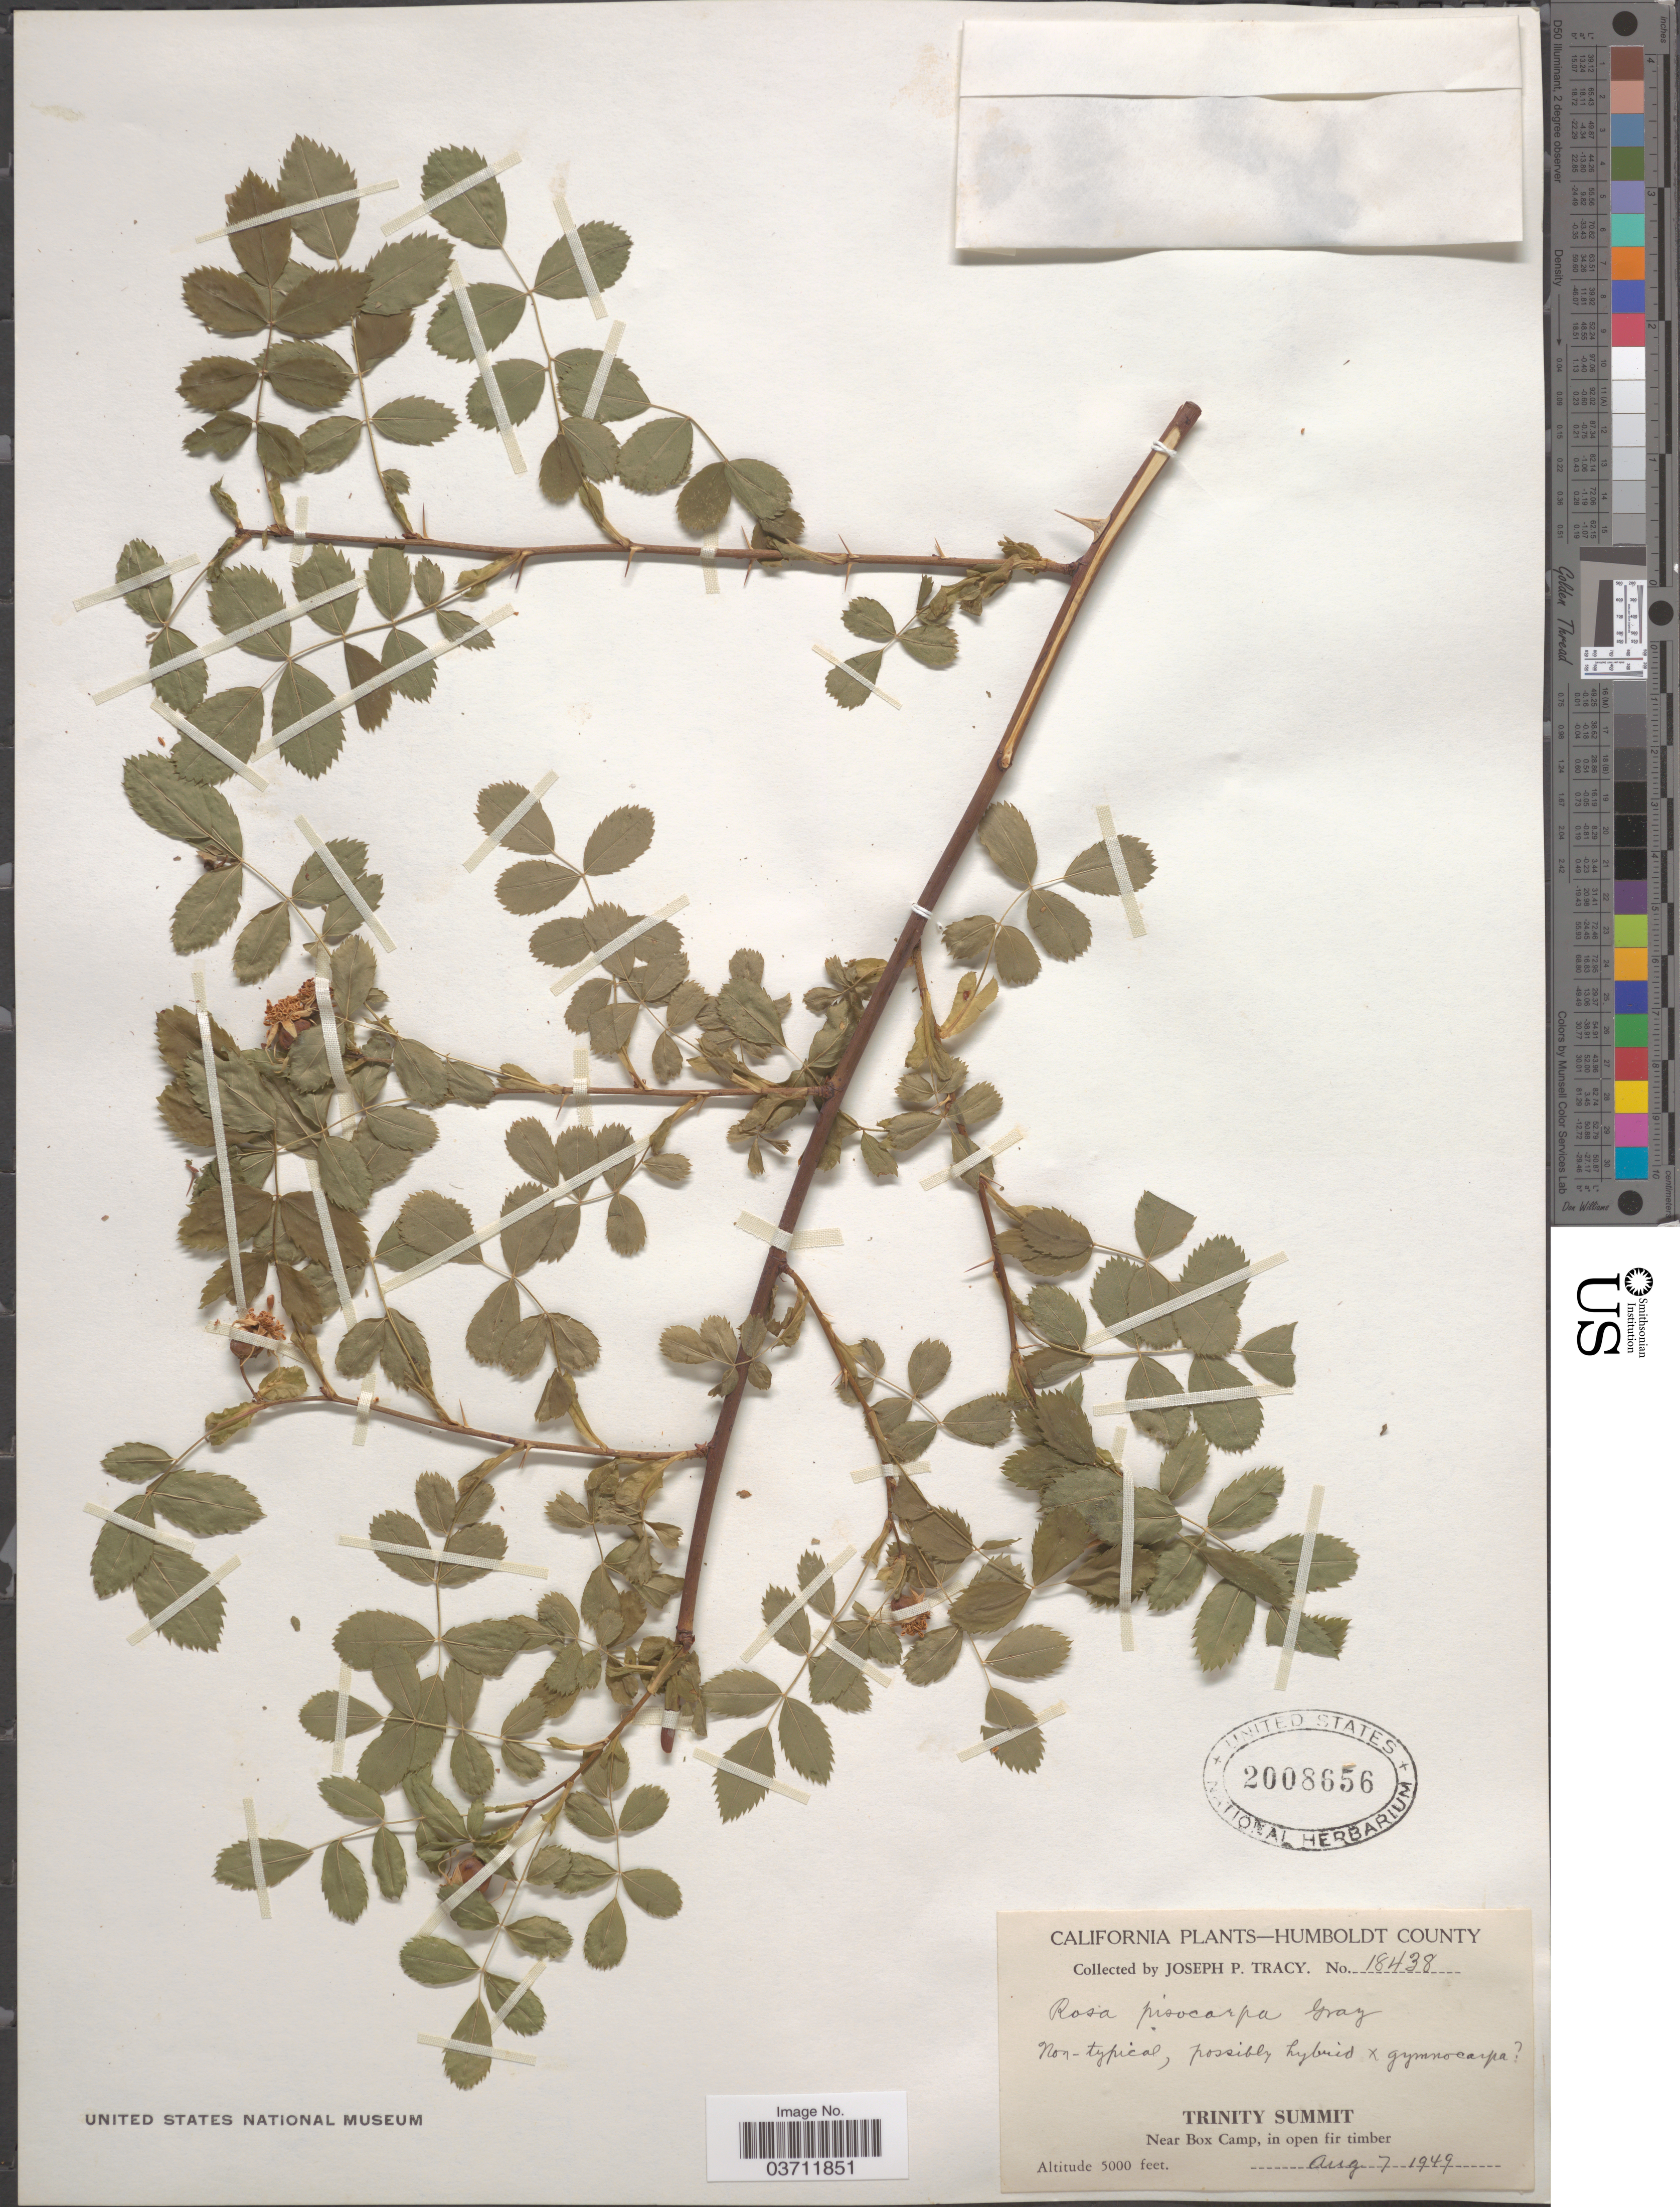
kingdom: Plantae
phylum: Tracheophyta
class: Magnoliopsida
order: Rosales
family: Rosaceae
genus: Rosa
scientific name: Rosa pisocarpa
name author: A. Gray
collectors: J. Tracy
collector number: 18438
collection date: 1949-08-07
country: United States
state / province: California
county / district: Humboldt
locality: Humboldt County. Trinity Summit. Near Box Camp, in open fir timber.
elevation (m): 1524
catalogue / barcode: US 2008656